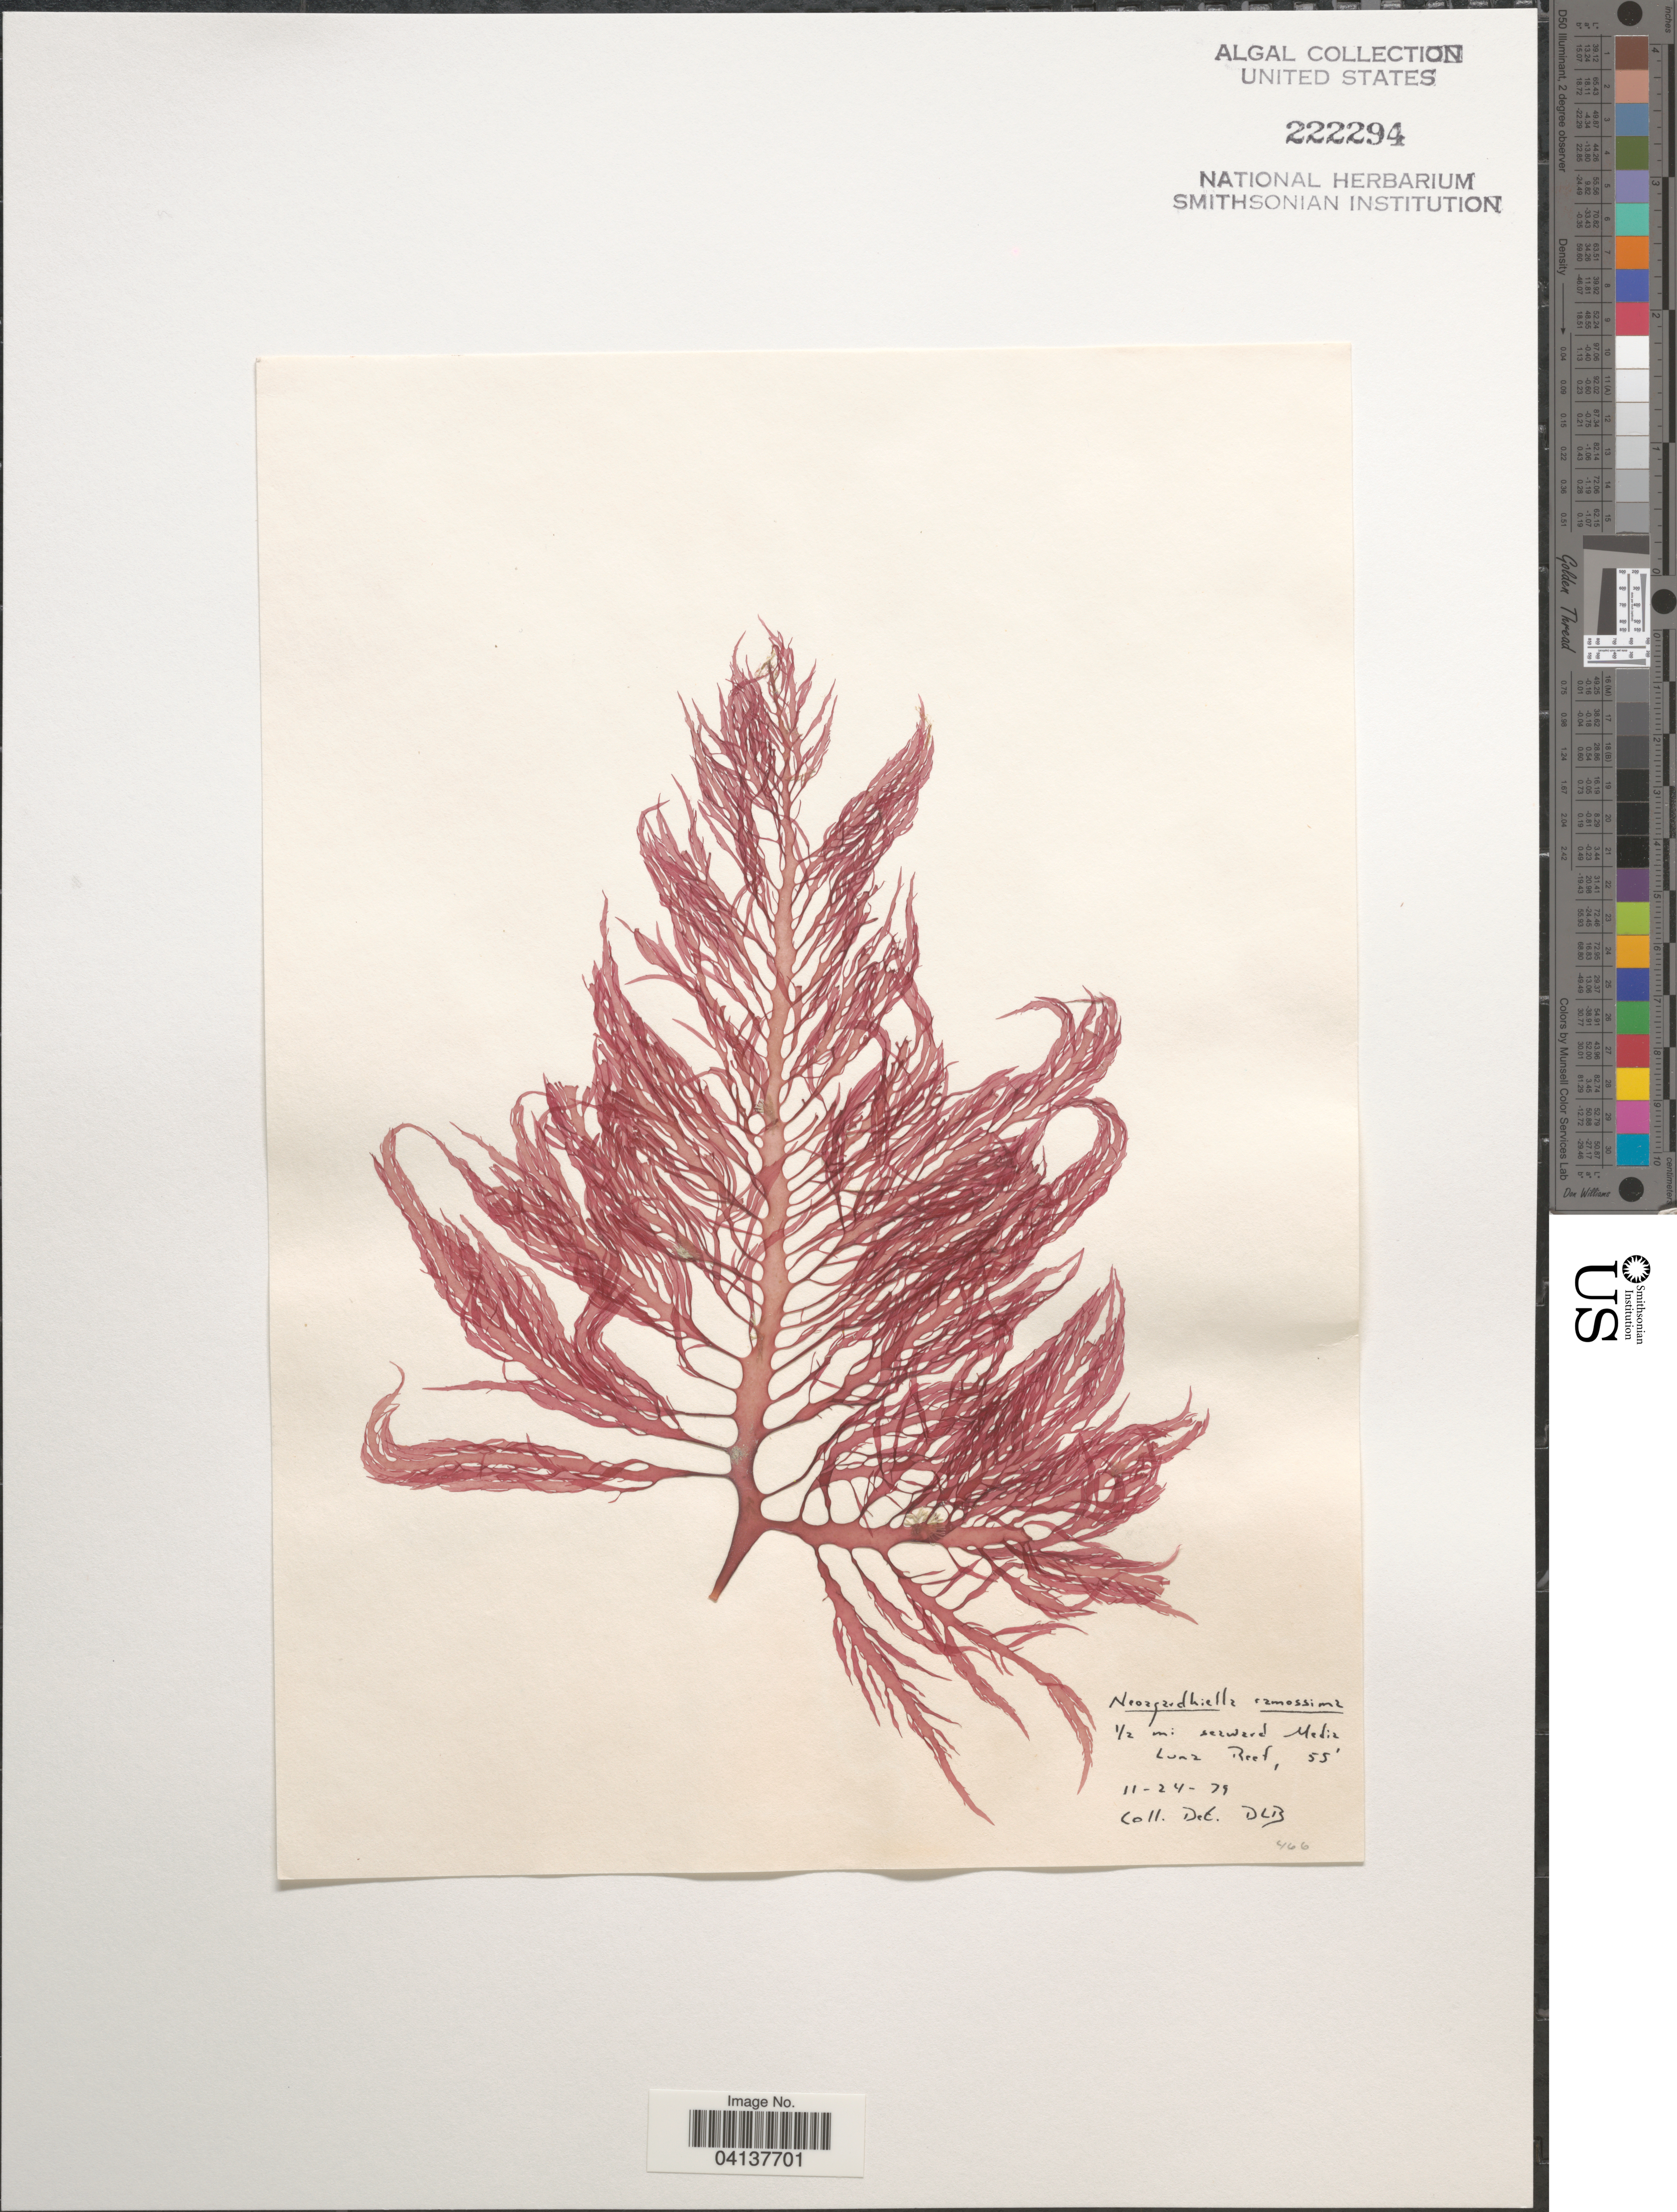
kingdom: Plantae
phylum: Rhodophyta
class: Florideophyceae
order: Gigartinales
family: Solieriaceae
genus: Agardhiella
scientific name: Agardhiella ramosissima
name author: (Harv.) Kylin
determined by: Algae name updating Project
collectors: D. L. B.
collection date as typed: Transcribed d/m/y: 24/11/79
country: Puerto Rico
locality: ½ mi seaward Media Luna Reef.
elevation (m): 17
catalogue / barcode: US 222294